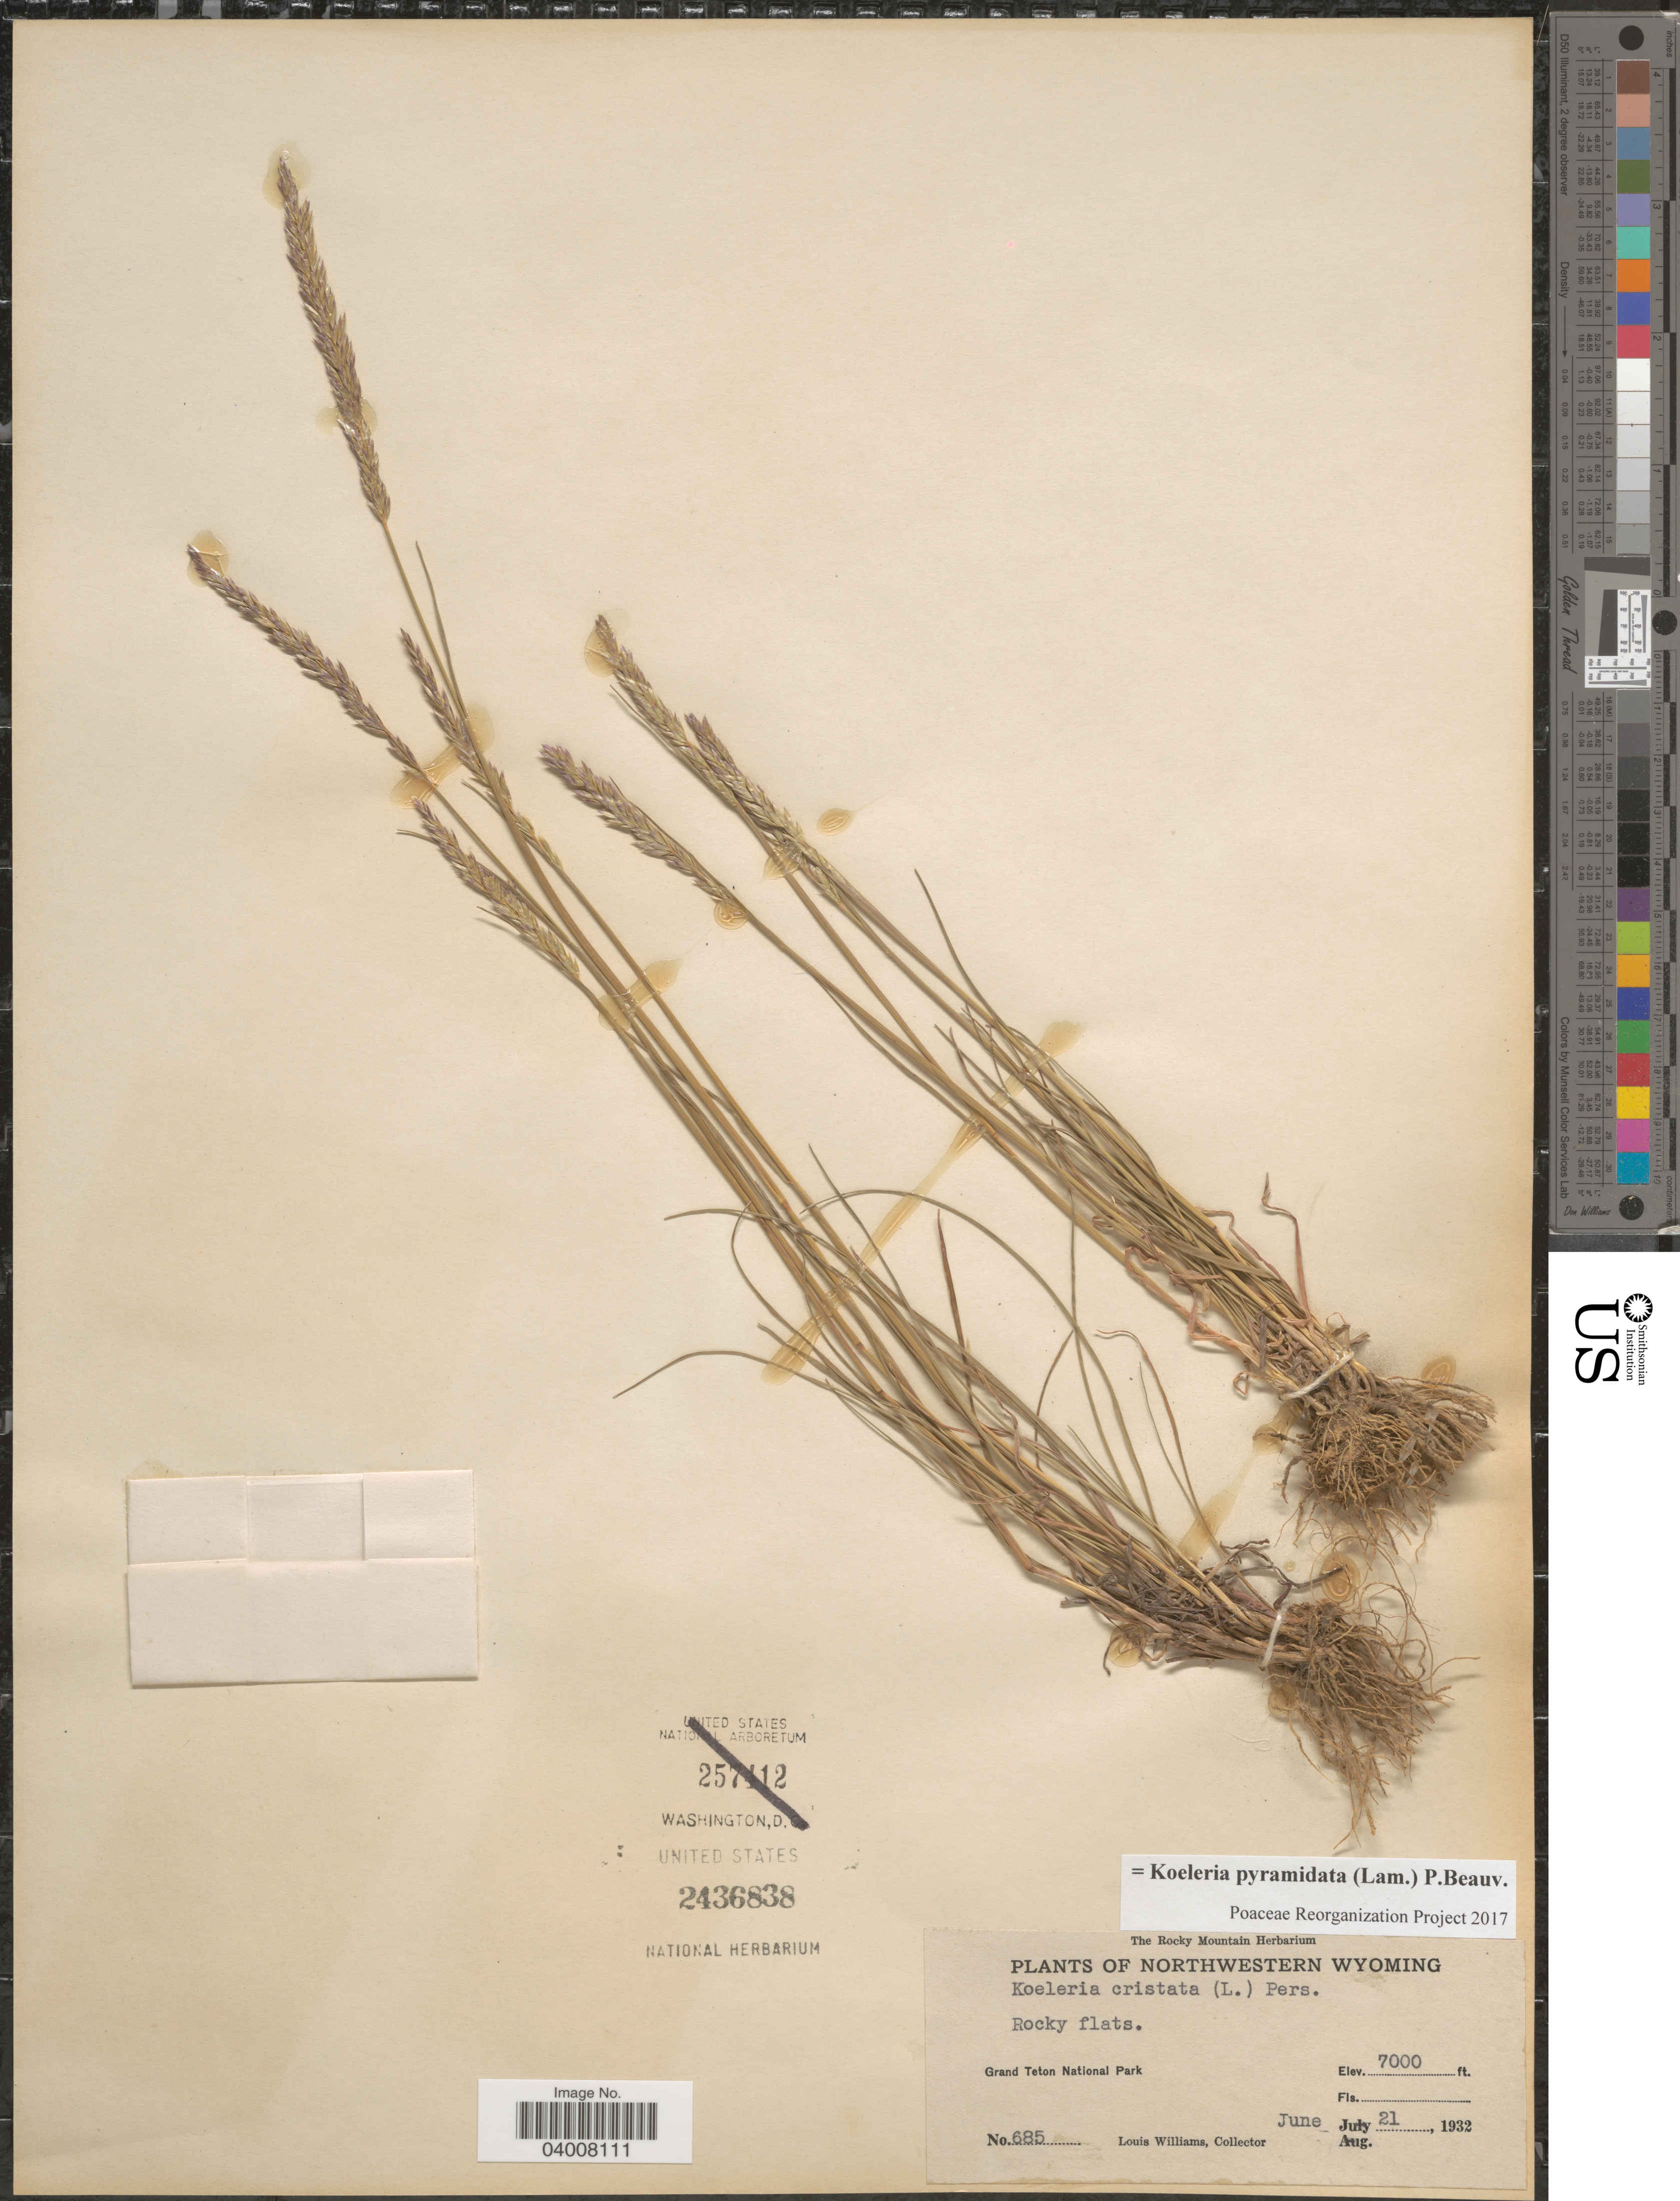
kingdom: Plantae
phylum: Tracheophyta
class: Liliopsida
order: Poales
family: Poaceae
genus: Koeleria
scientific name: Koeleria pyramidata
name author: (Lam.) P. Beauv.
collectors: L. G. Williams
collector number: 685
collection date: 1932-06-21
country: United States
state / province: Wyoming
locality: Northwestern Wyoming. Grand Teton National Park.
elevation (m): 2134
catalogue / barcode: US 2436838